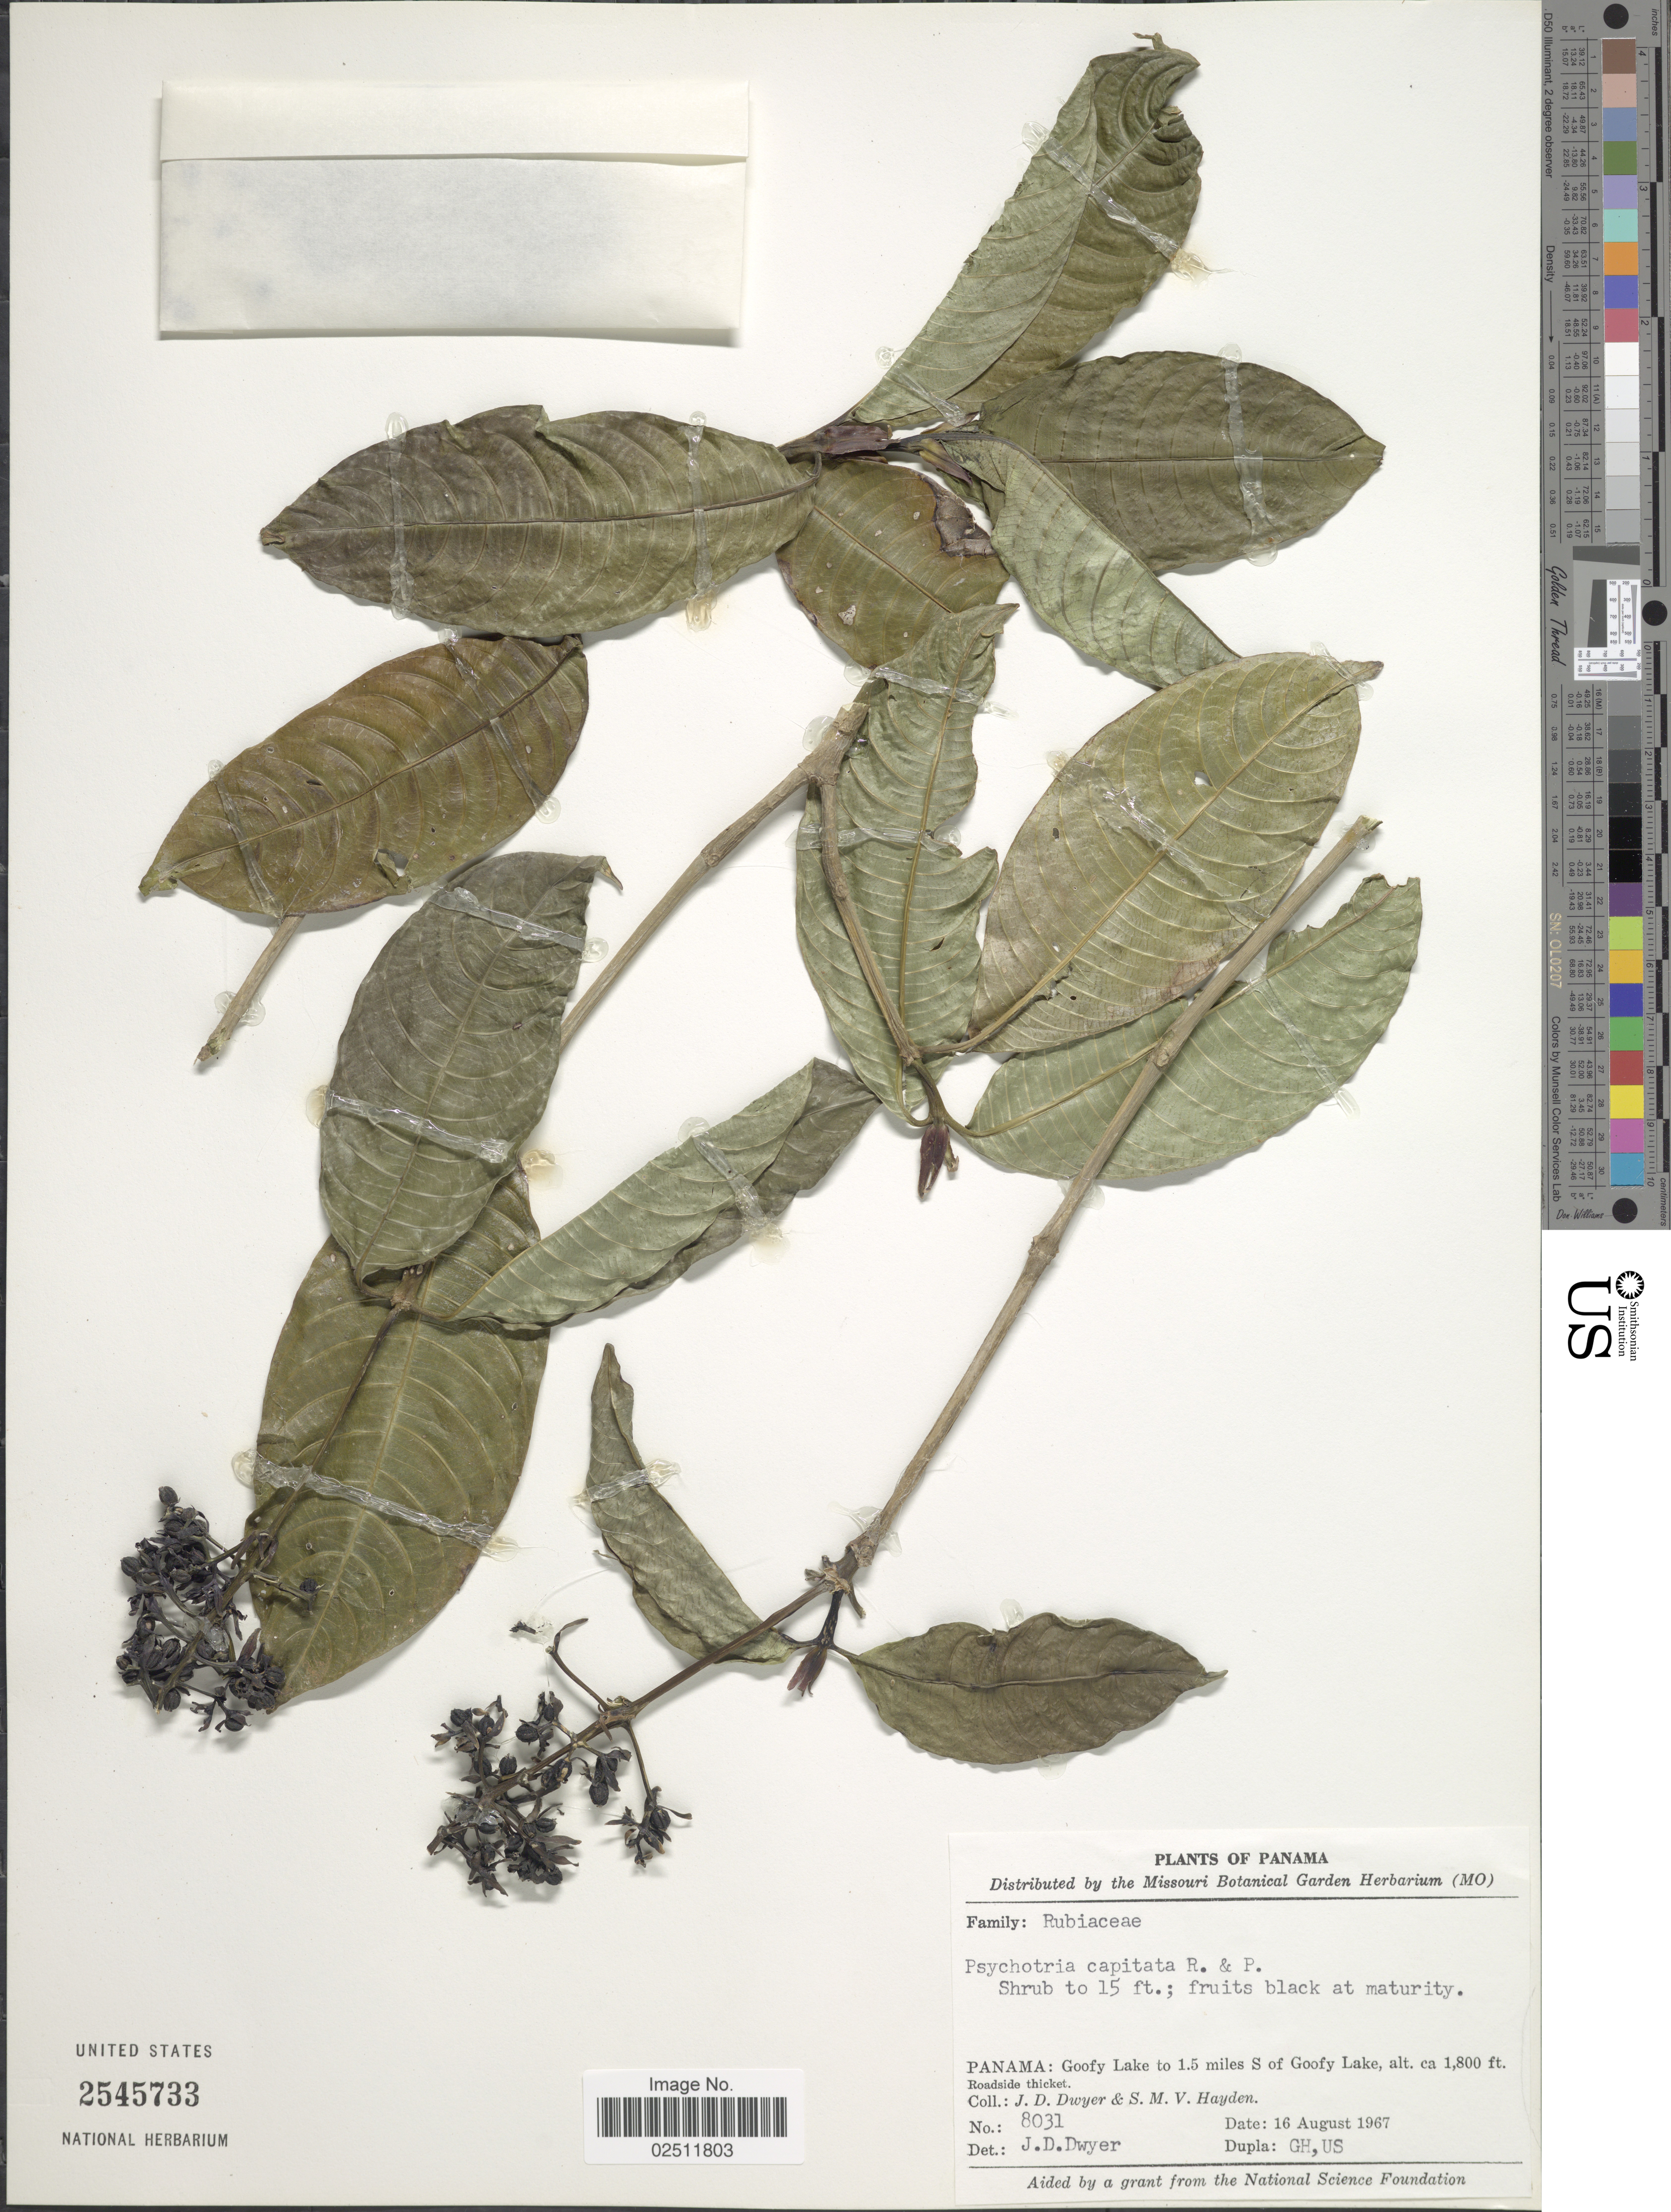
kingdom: Plantae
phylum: Tracheophyta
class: Magnoliopsida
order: Gentianales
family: Rubiaceae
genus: Psychotria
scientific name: Psychotria capitata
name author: Ruiz & Pav.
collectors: J. D. Dwyer & S. M. Hayden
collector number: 8031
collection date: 1967-08-16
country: Panama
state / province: Panamá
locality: Goofy Lake to 1.5 miles S of Goofy Lake.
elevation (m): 549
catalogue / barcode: US 2545733